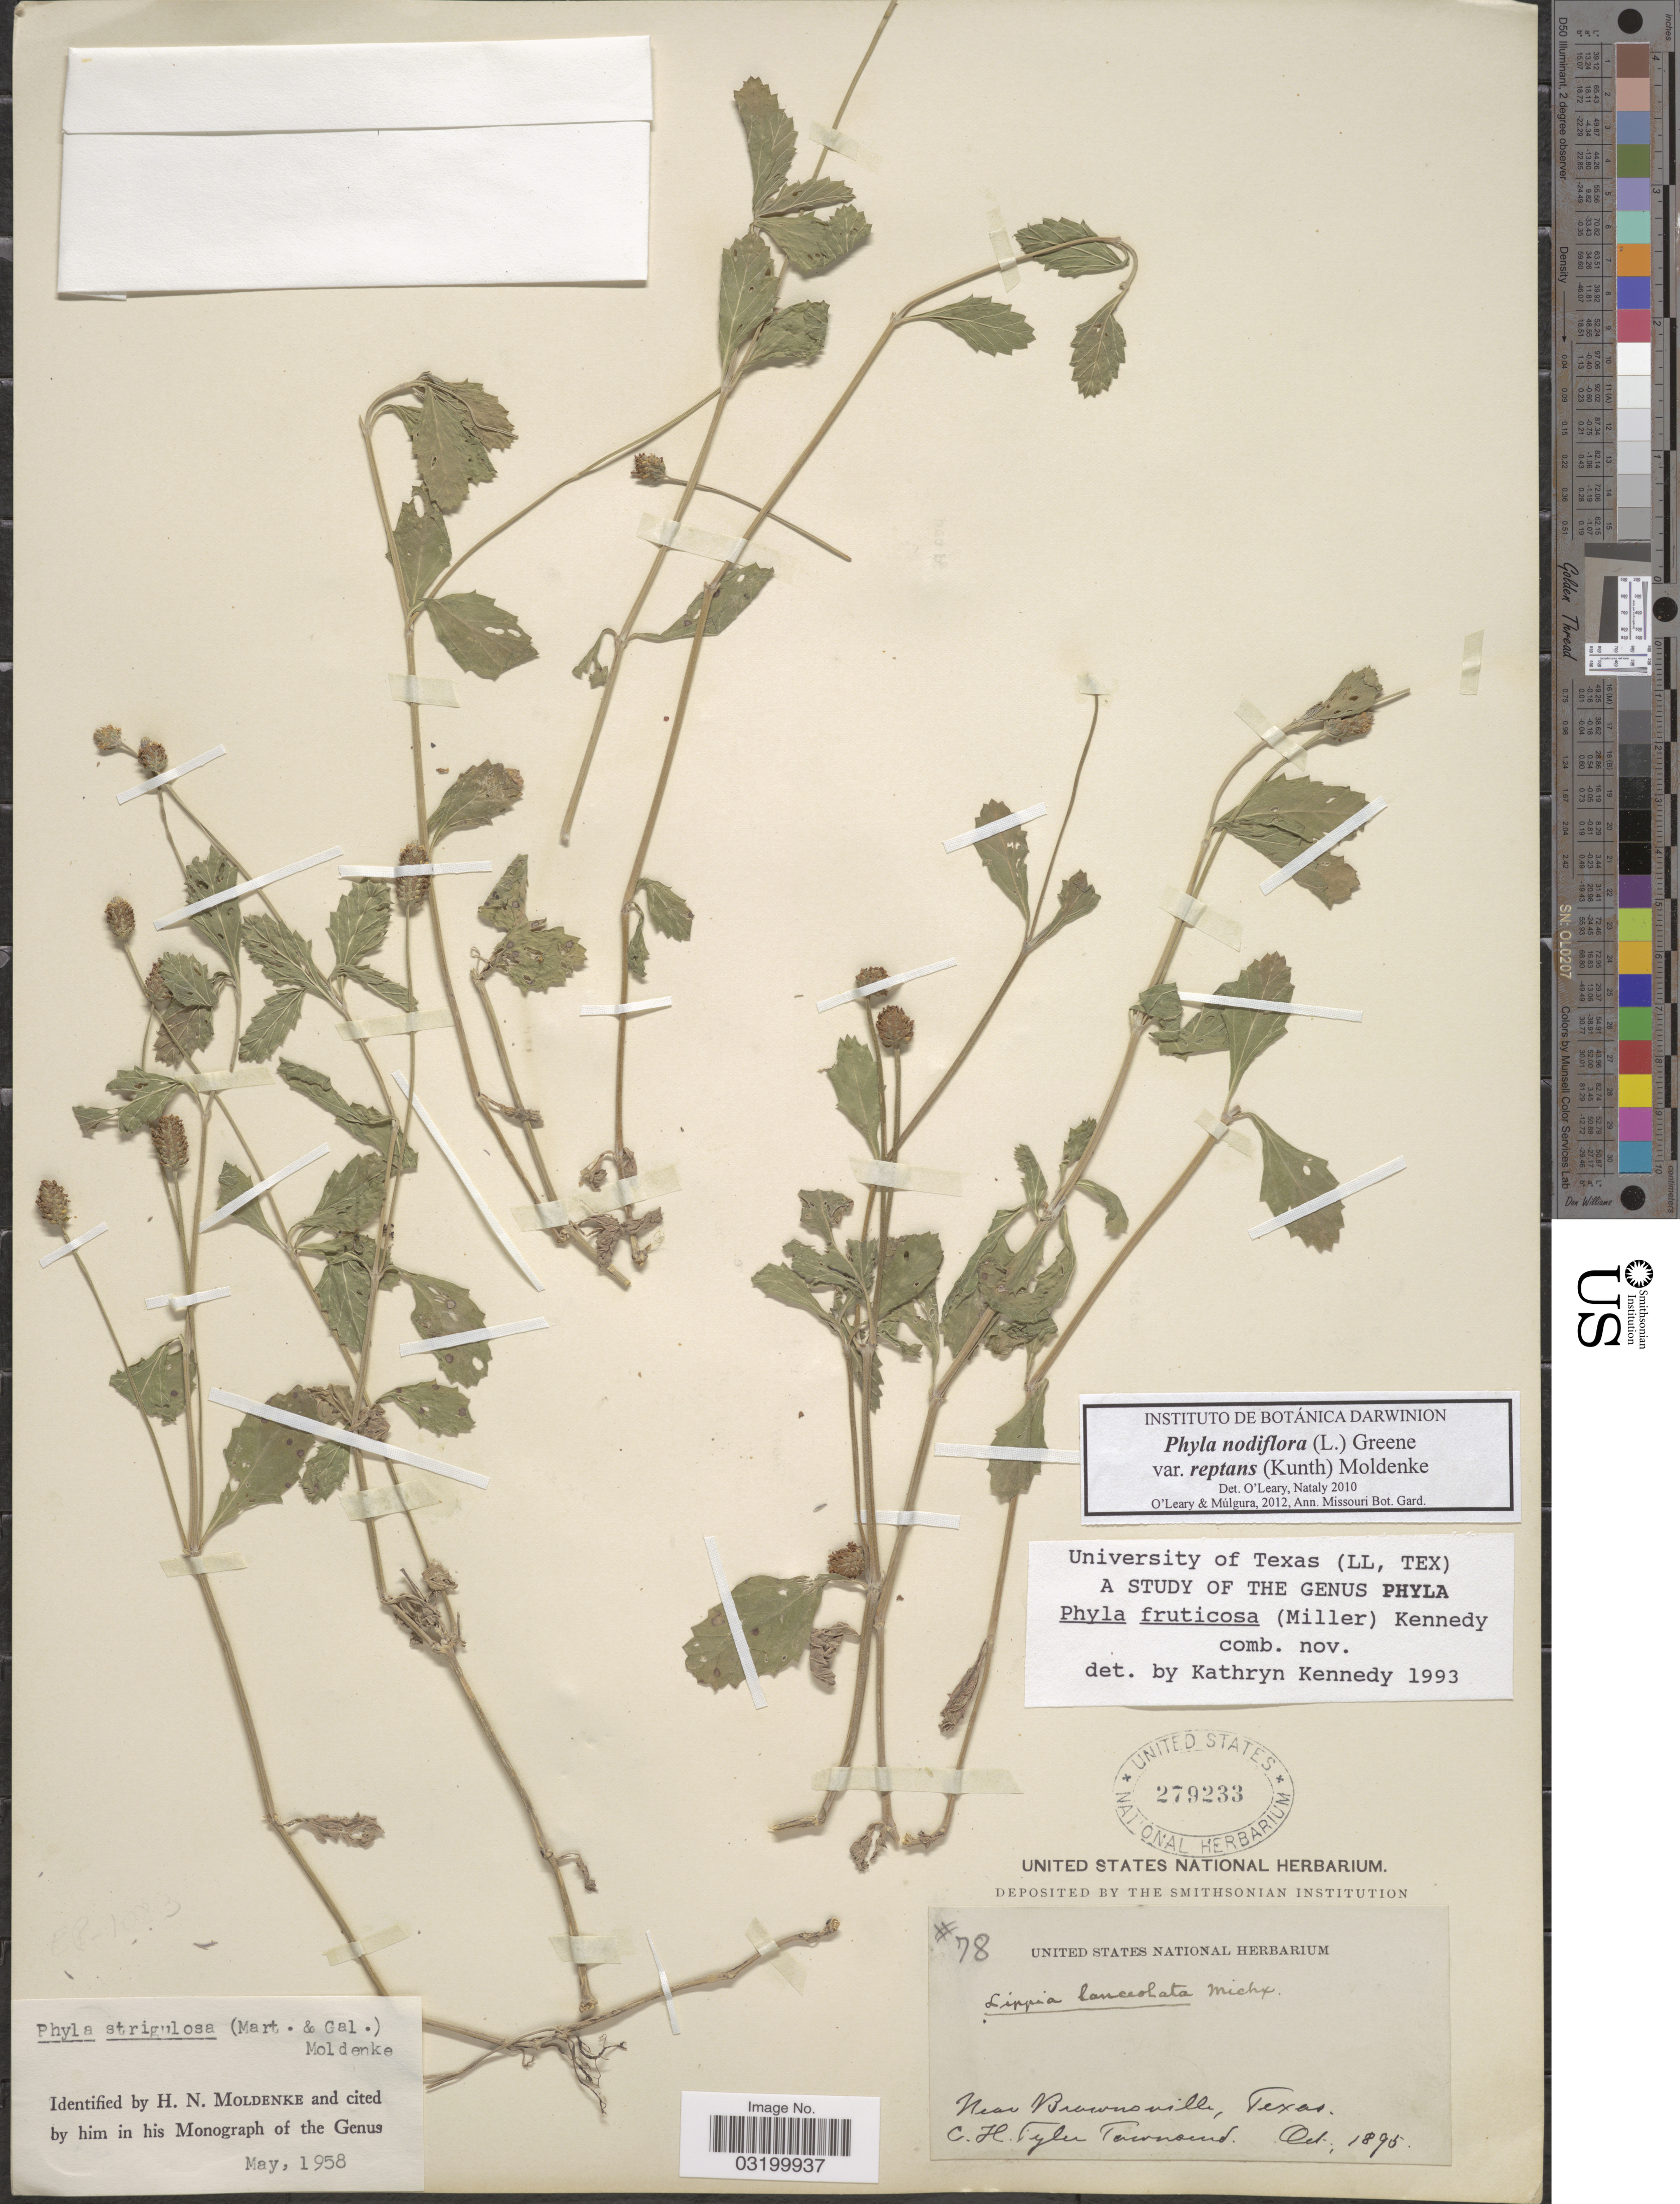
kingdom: Plantae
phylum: Tracheophyta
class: Magnoliopsida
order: Lamiales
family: Verbenaceae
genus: Phyla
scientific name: Phyla nodiflora var. reptans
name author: (Kunth) Moldenke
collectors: C. H. T. Townsend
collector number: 78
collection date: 1895-10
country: United States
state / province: Texas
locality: Near Brownsville.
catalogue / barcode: US 279233